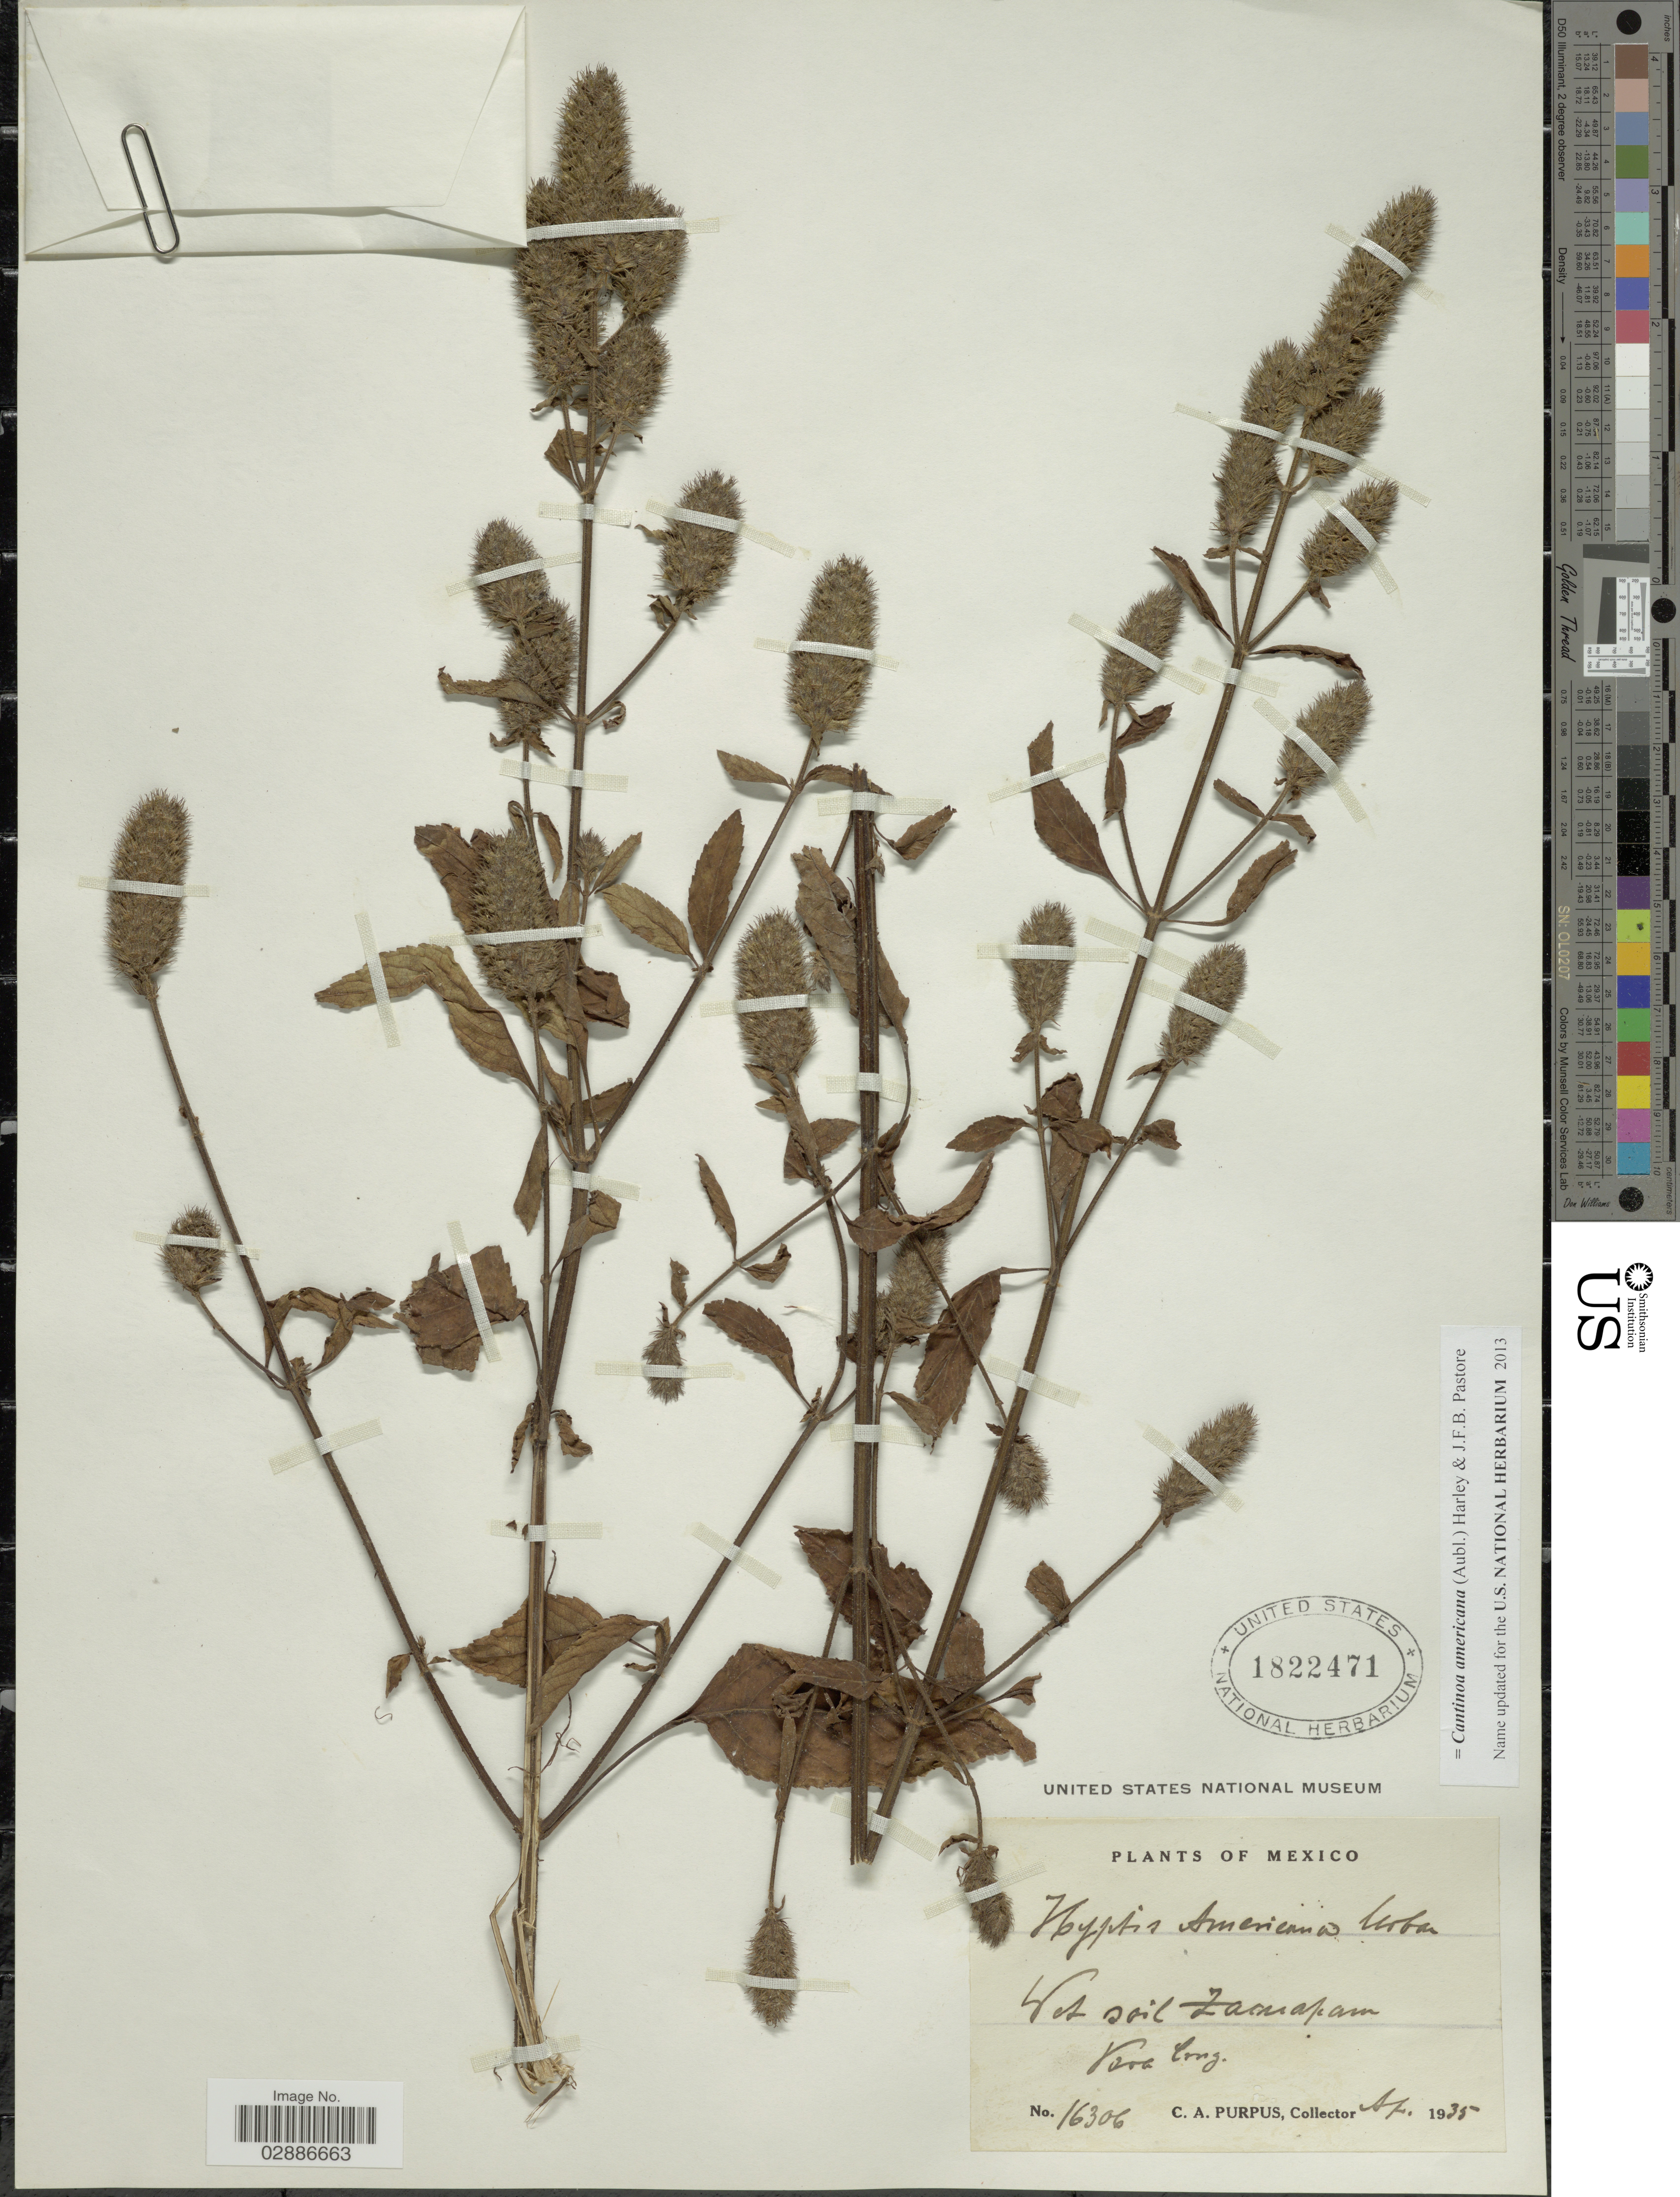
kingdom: Plantae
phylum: Tracheophyta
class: Magnoliopsida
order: Lamiales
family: Lamiaceae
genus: Cantinoa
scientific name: Cantinoa americana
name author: (Aubl.) Harley & J.F.B. Pastore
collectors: C. A. Purpus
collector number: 16306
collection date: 1935-09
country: Mexico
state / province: Veracruz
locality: Vera Cruz. Wet soil Zacuapan.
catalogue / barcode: US 1822471